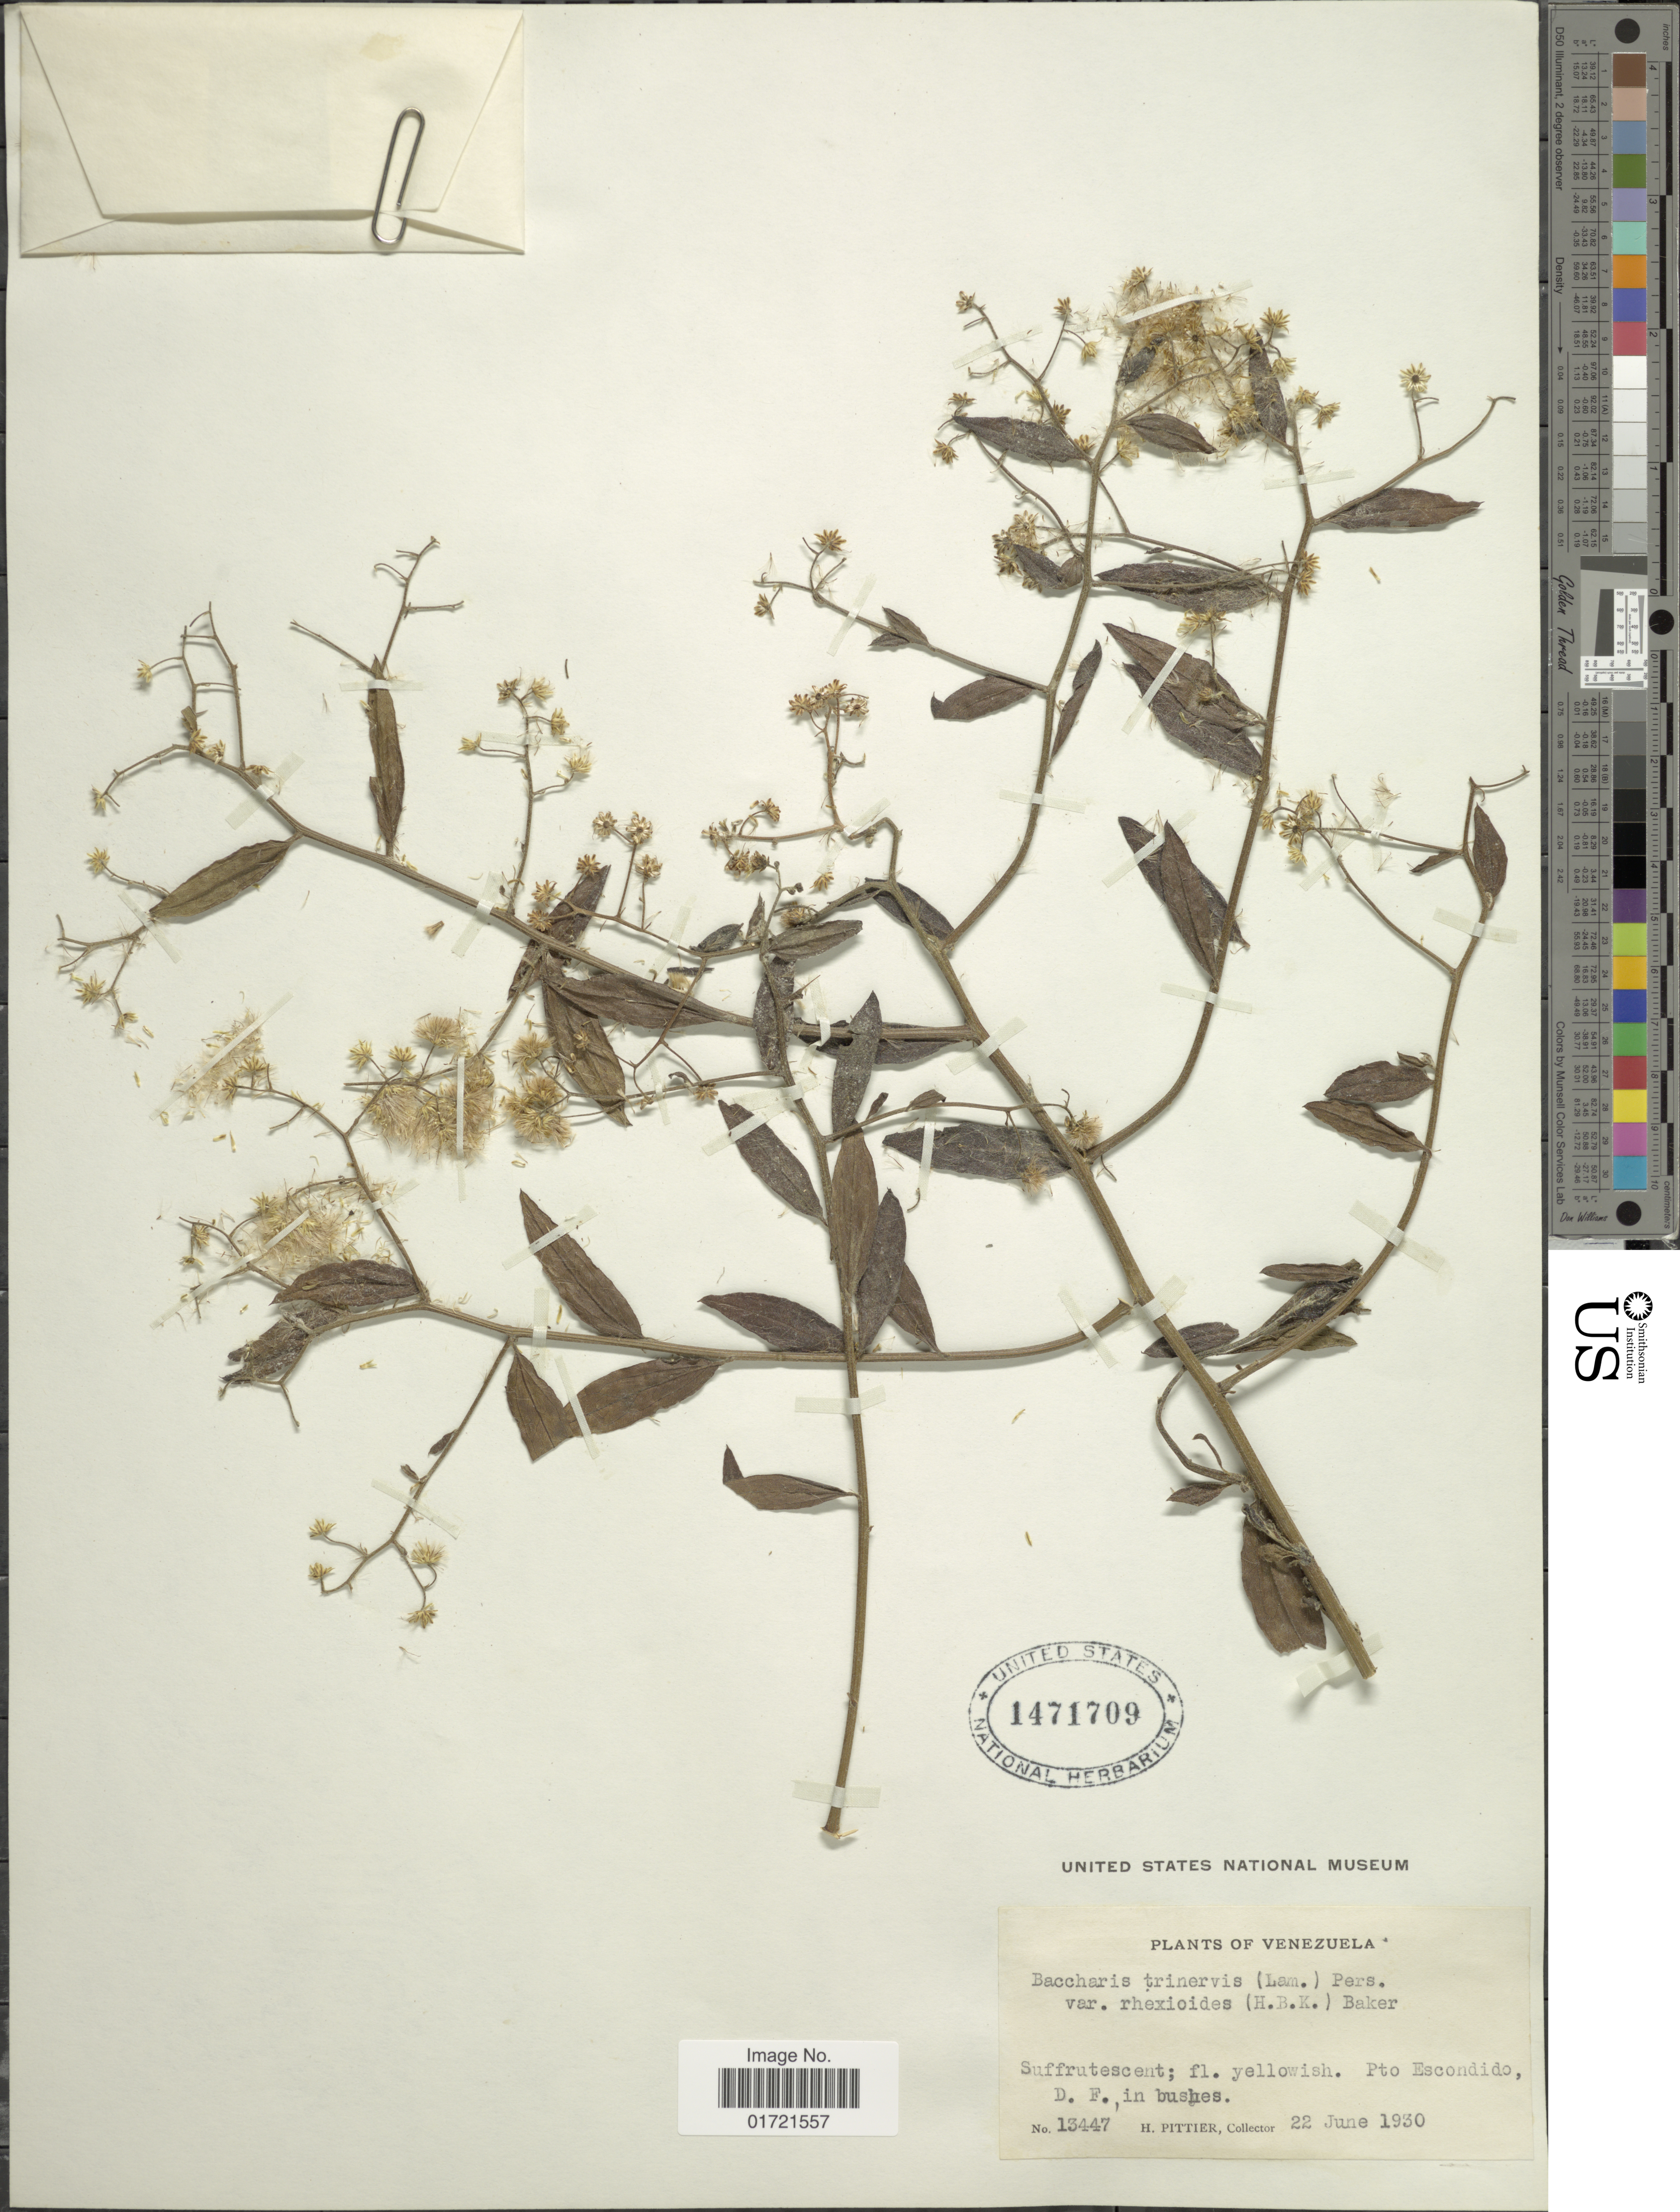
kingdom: Plantae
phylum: Tracheophyta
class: Magnoliopsida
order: Asterales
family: Asteraceae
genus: Baccharis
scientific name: Baccharis trinervis var. rhexioides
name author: (Kunth) Baker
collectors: H. F. Pittier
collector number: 13447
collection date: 1930-06-22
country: Venezuela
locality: Pto. Escondido, D.F.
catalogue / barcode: US 1471709